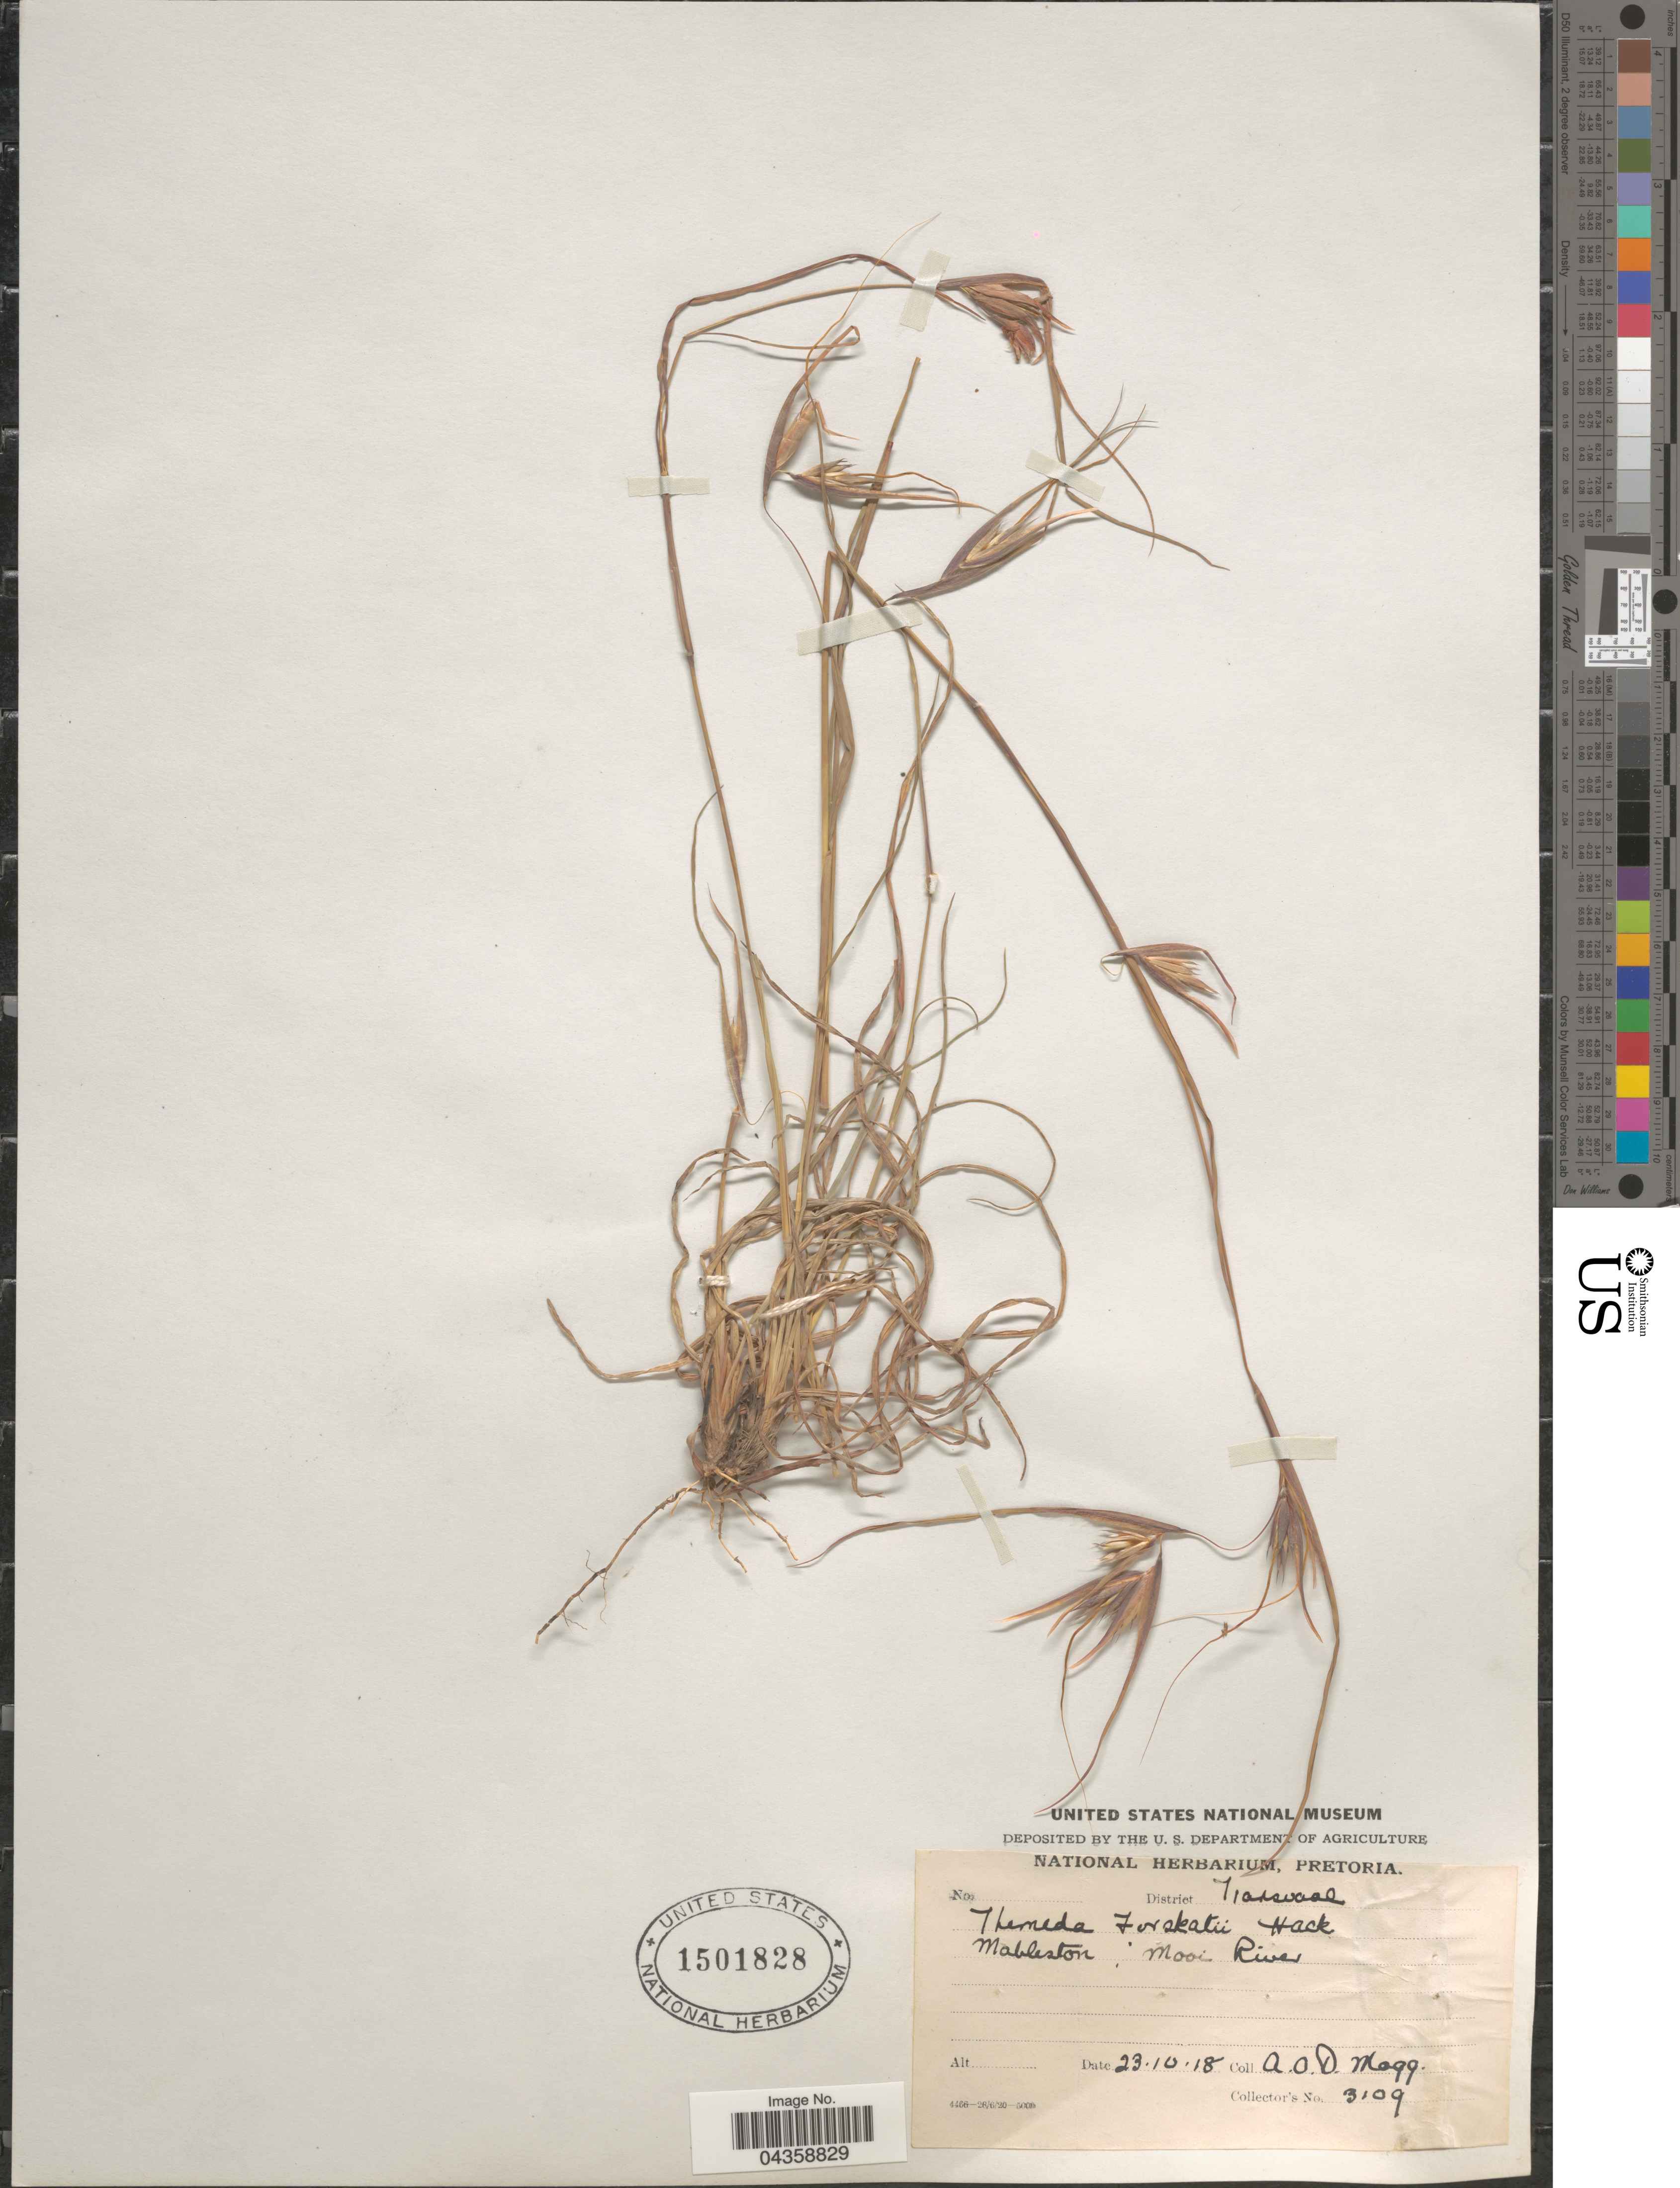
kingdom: Plantae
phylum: Tracheophyta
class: Liliopsida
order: Poales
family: Poaceae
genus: Themeda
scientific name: Themeda triandra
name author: Forssk.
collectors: A. O. Mogg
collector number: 3109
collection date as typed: Transcribed d/m/y: 23/10/18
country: South Africa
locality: District Transvaal. Mableston, Mooi River.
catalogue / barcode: US 1501828